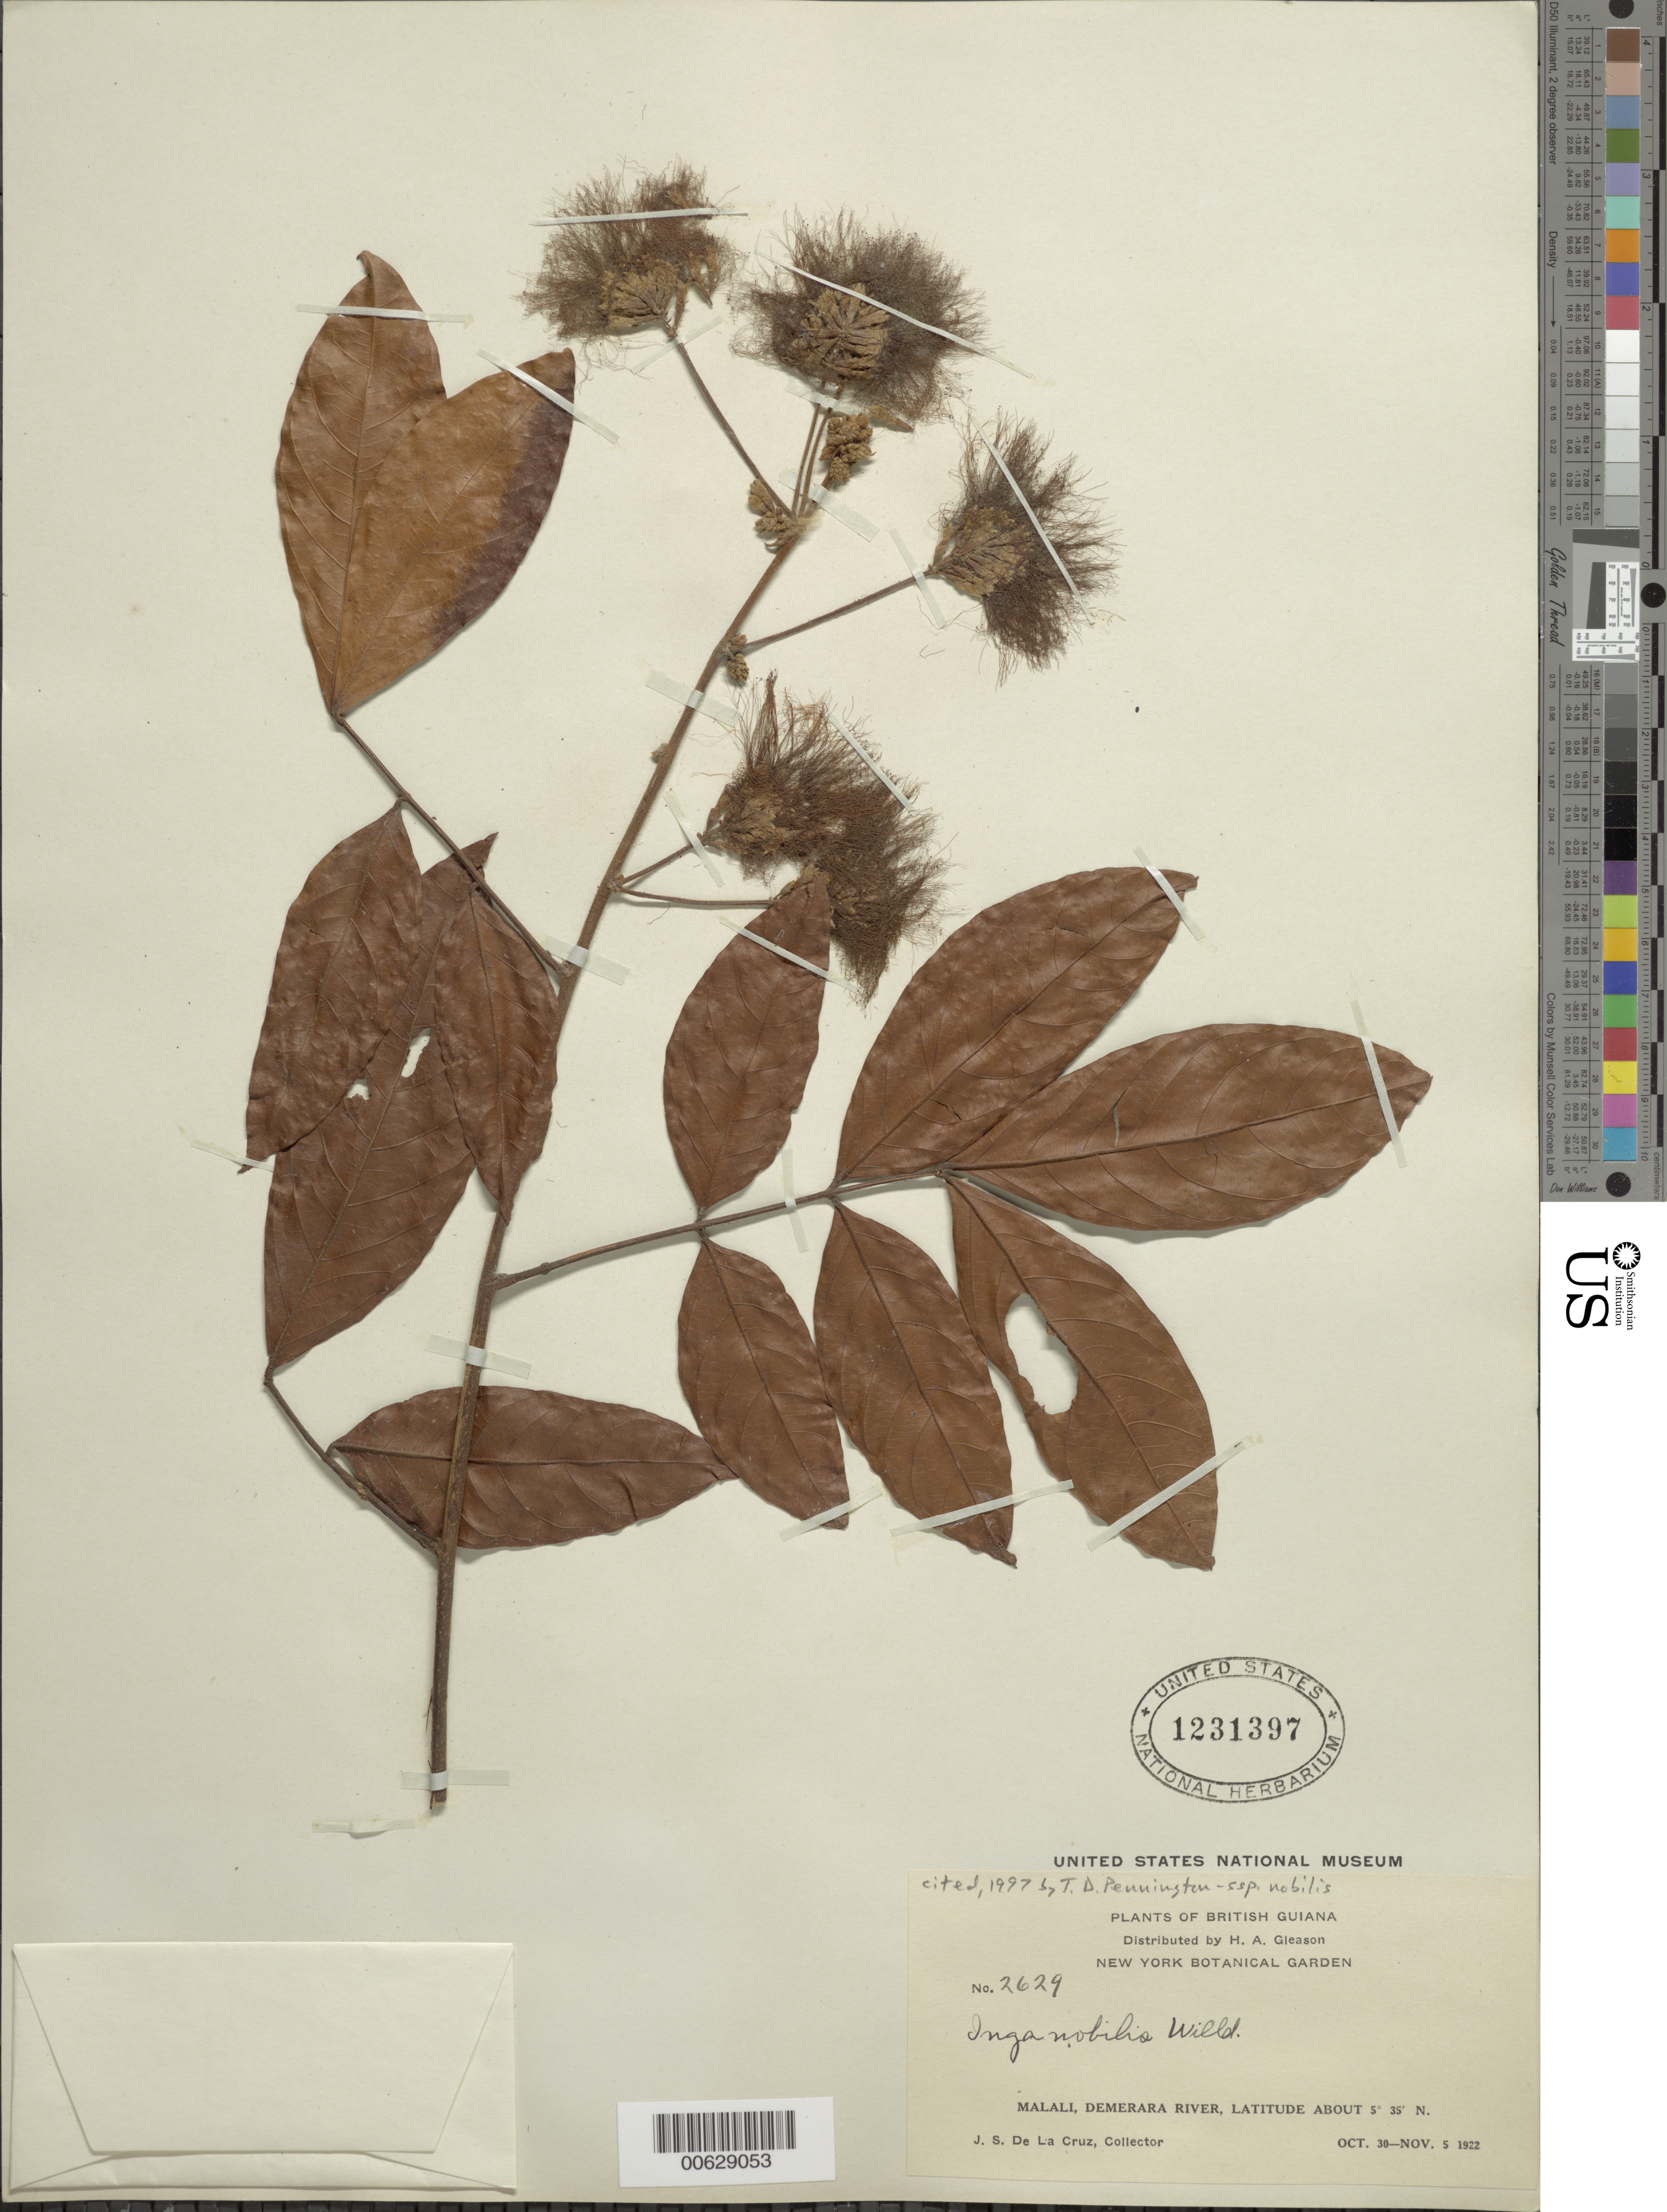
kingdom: Plantae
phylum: Tracheophyta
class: Magnoliopsida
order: Fabales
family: Fabaceae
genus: Inga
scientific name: Inga nobilis subsp. nobilis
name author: Willd.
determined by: Pennington, T. D., (K)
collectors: J. S. de la Cruz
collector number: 2629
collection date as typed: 30-Oct-22 to 5-Nov-22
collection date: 1922-10-30/1922-11-05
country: Guyana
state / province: U. Demerara-Berbice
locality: Malali, Demerara R.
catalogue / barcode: US 1231397